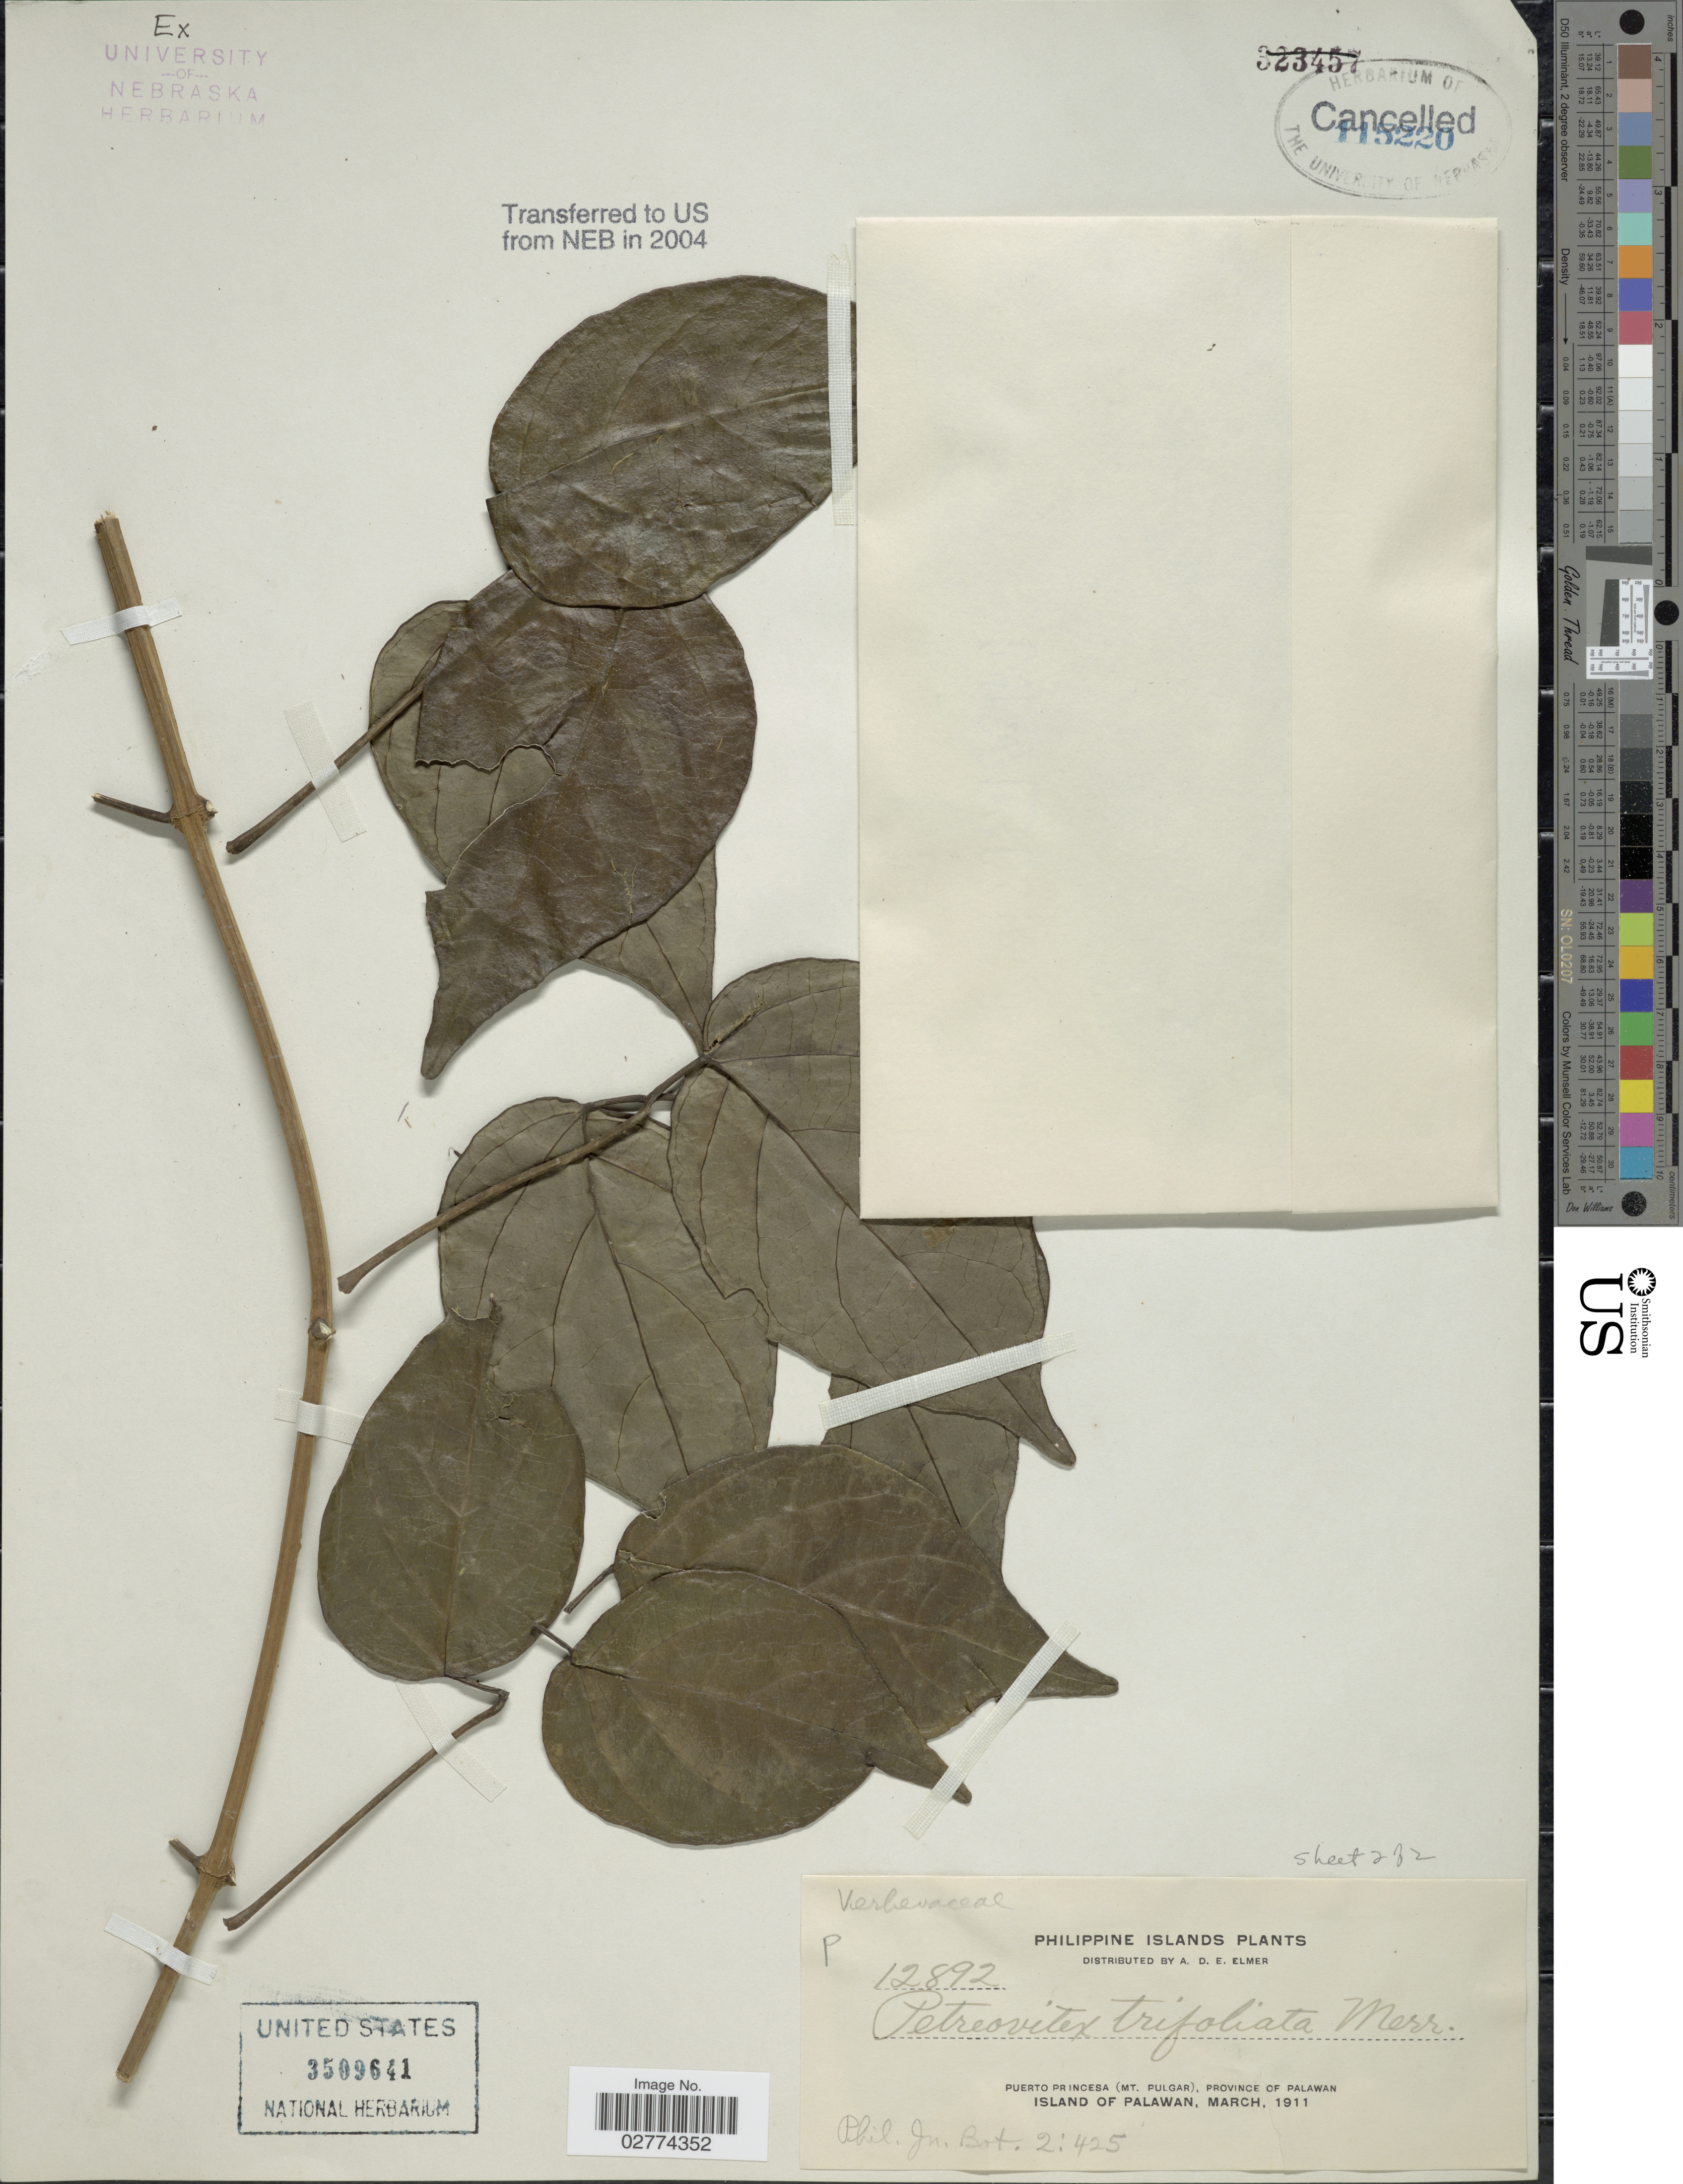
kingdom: Plantae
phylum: Tracheophyta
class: Magnoliopsida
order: Lamiales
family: Lamiaceae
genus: Petraeovitex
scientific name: Petraeovitex trifoliata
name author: Merr.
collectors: A. D. E. Elmer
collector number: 12892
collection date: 1911-03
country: Philippines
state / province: Mimaropa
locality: Puerto Princesa (Mt. Pulgar), Province of Palawan. Island of Palawan.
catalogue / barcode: US 3509641